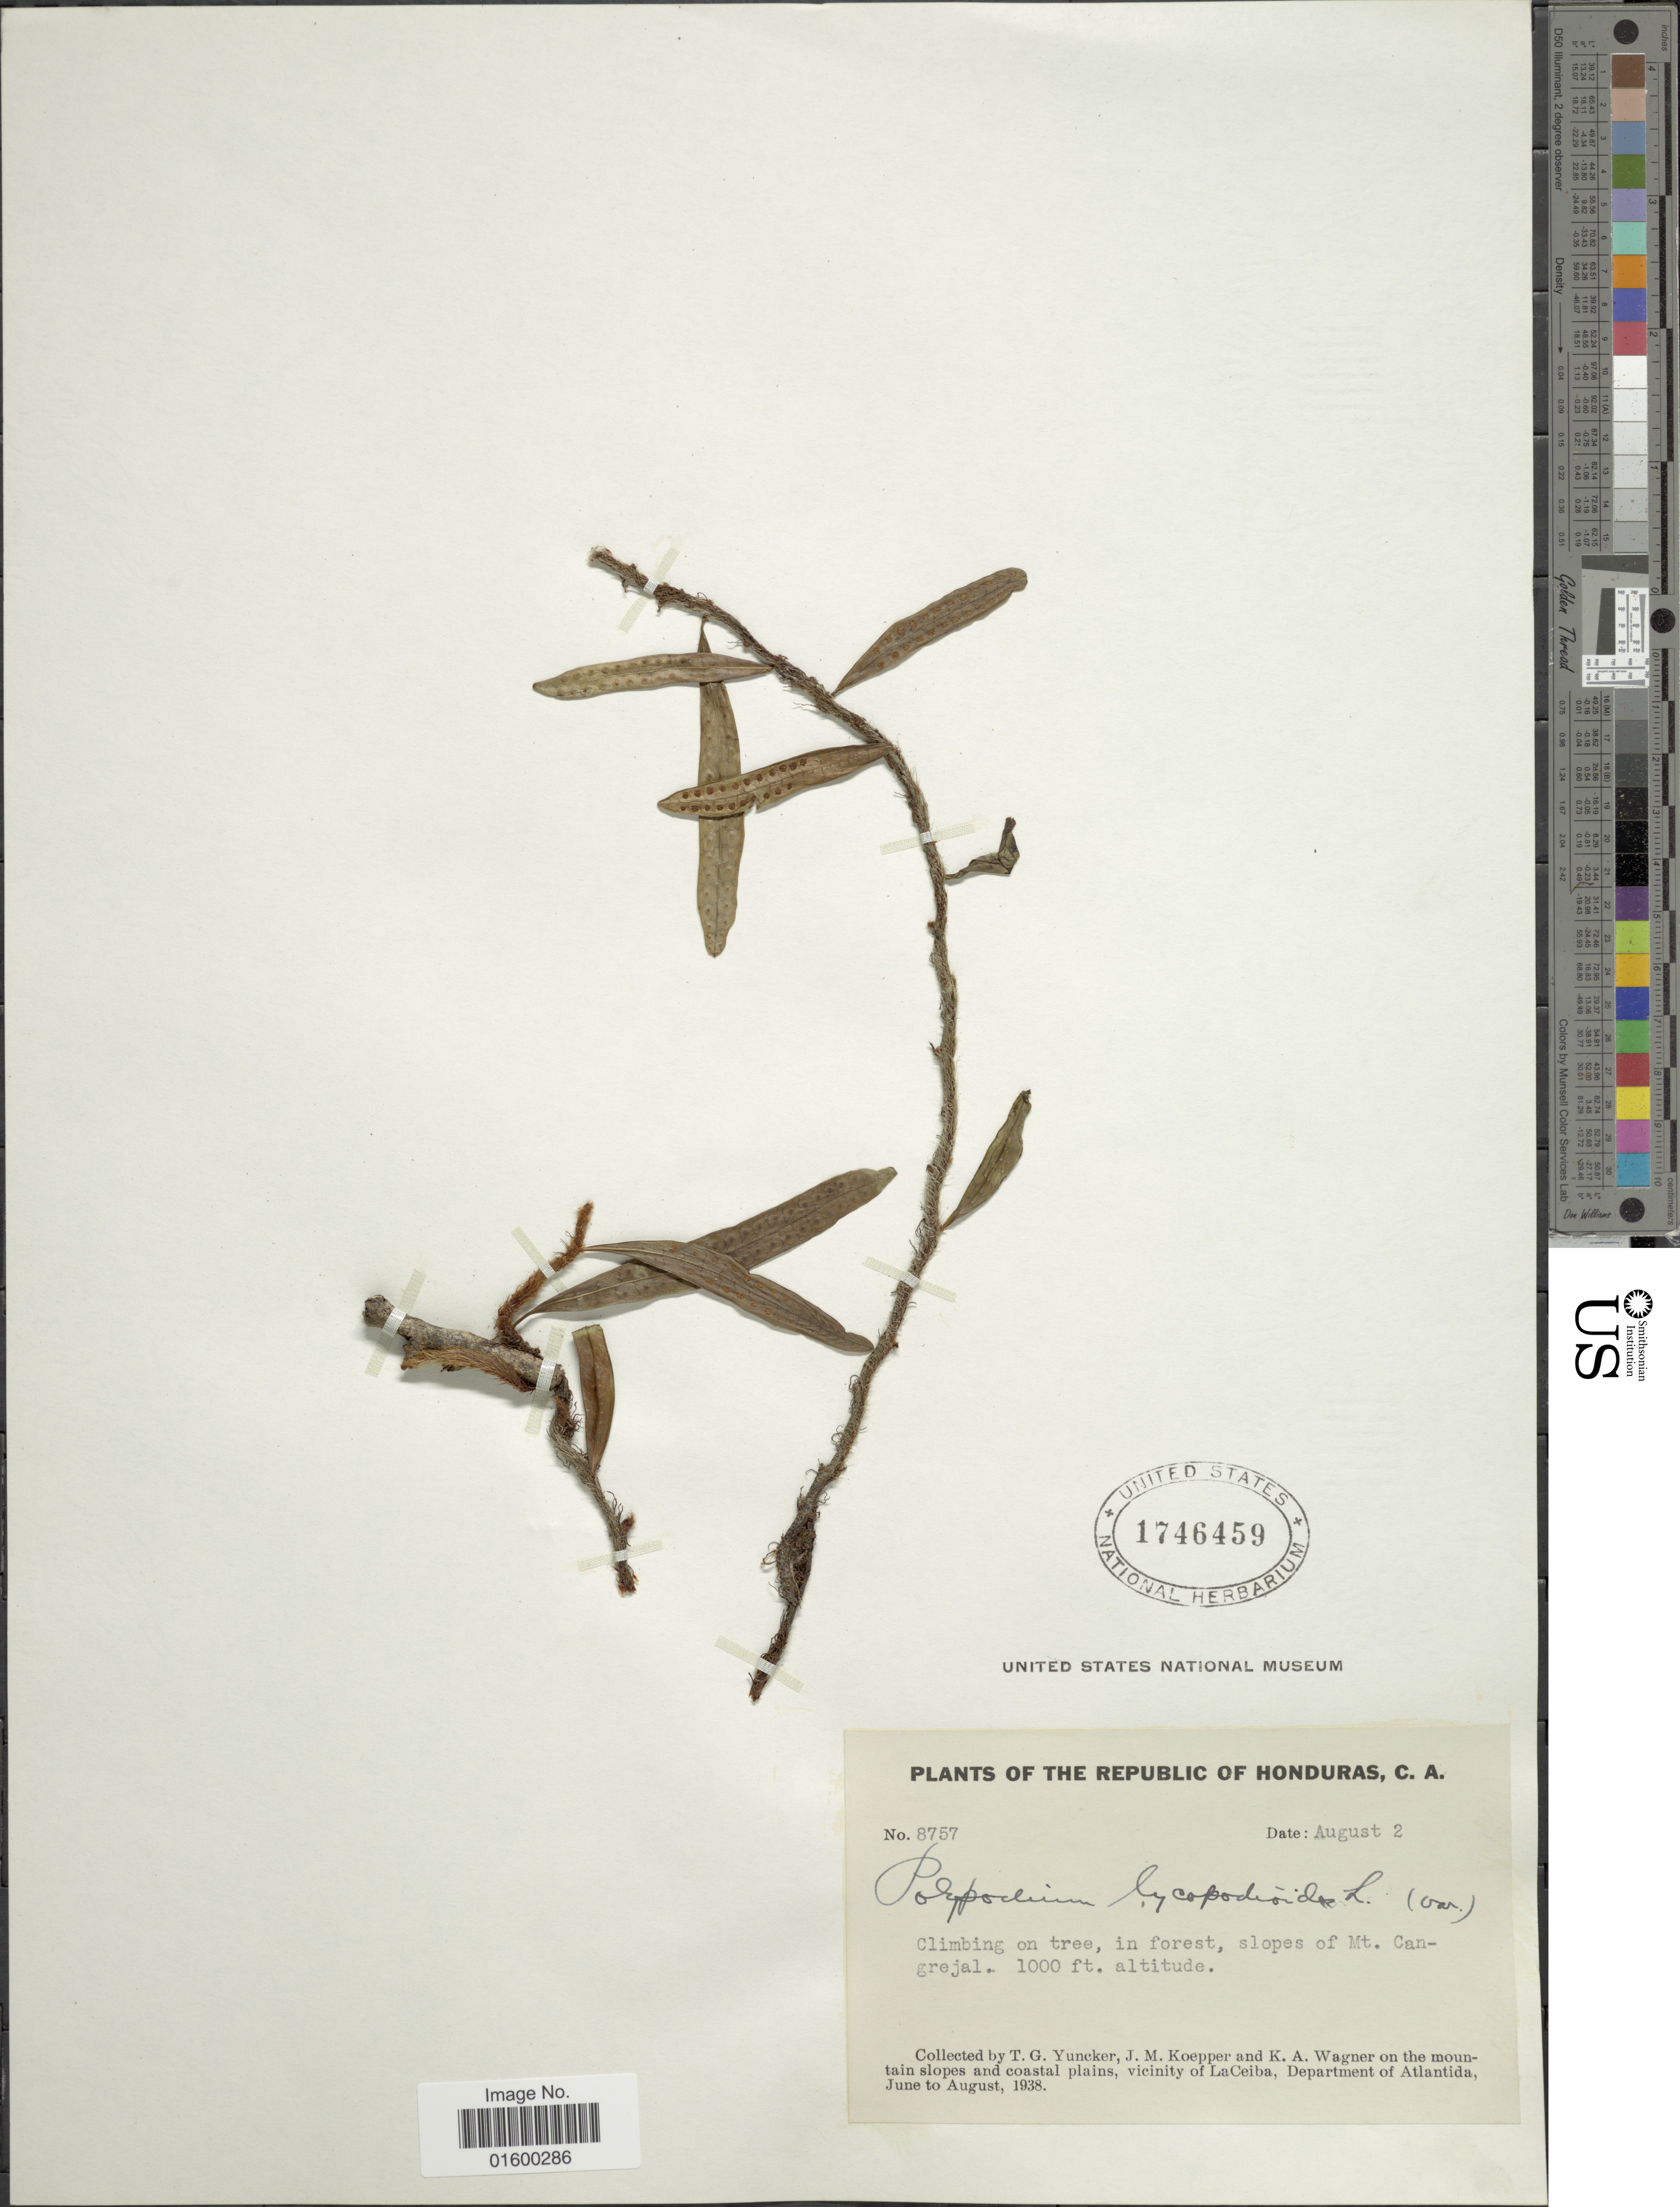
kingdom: Plantae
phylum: Tracheophyta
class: Polypodiopsida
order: Polypodiales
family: Polypodiaceae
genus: Microgramma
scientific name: Microgramma lycopodioides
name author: (L.) Copel.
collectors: T. G. Yuncker, J. M. Koepper & K. A. Wagner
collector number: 8757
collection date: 1938-08-02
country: Honduras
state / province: Atlántida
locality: Republic of Honduras, C. A., slopes of Mt. Cangrejal, vicinity of La Ceiba, Department of Atlantida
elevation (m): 305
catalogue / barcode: US 1746459